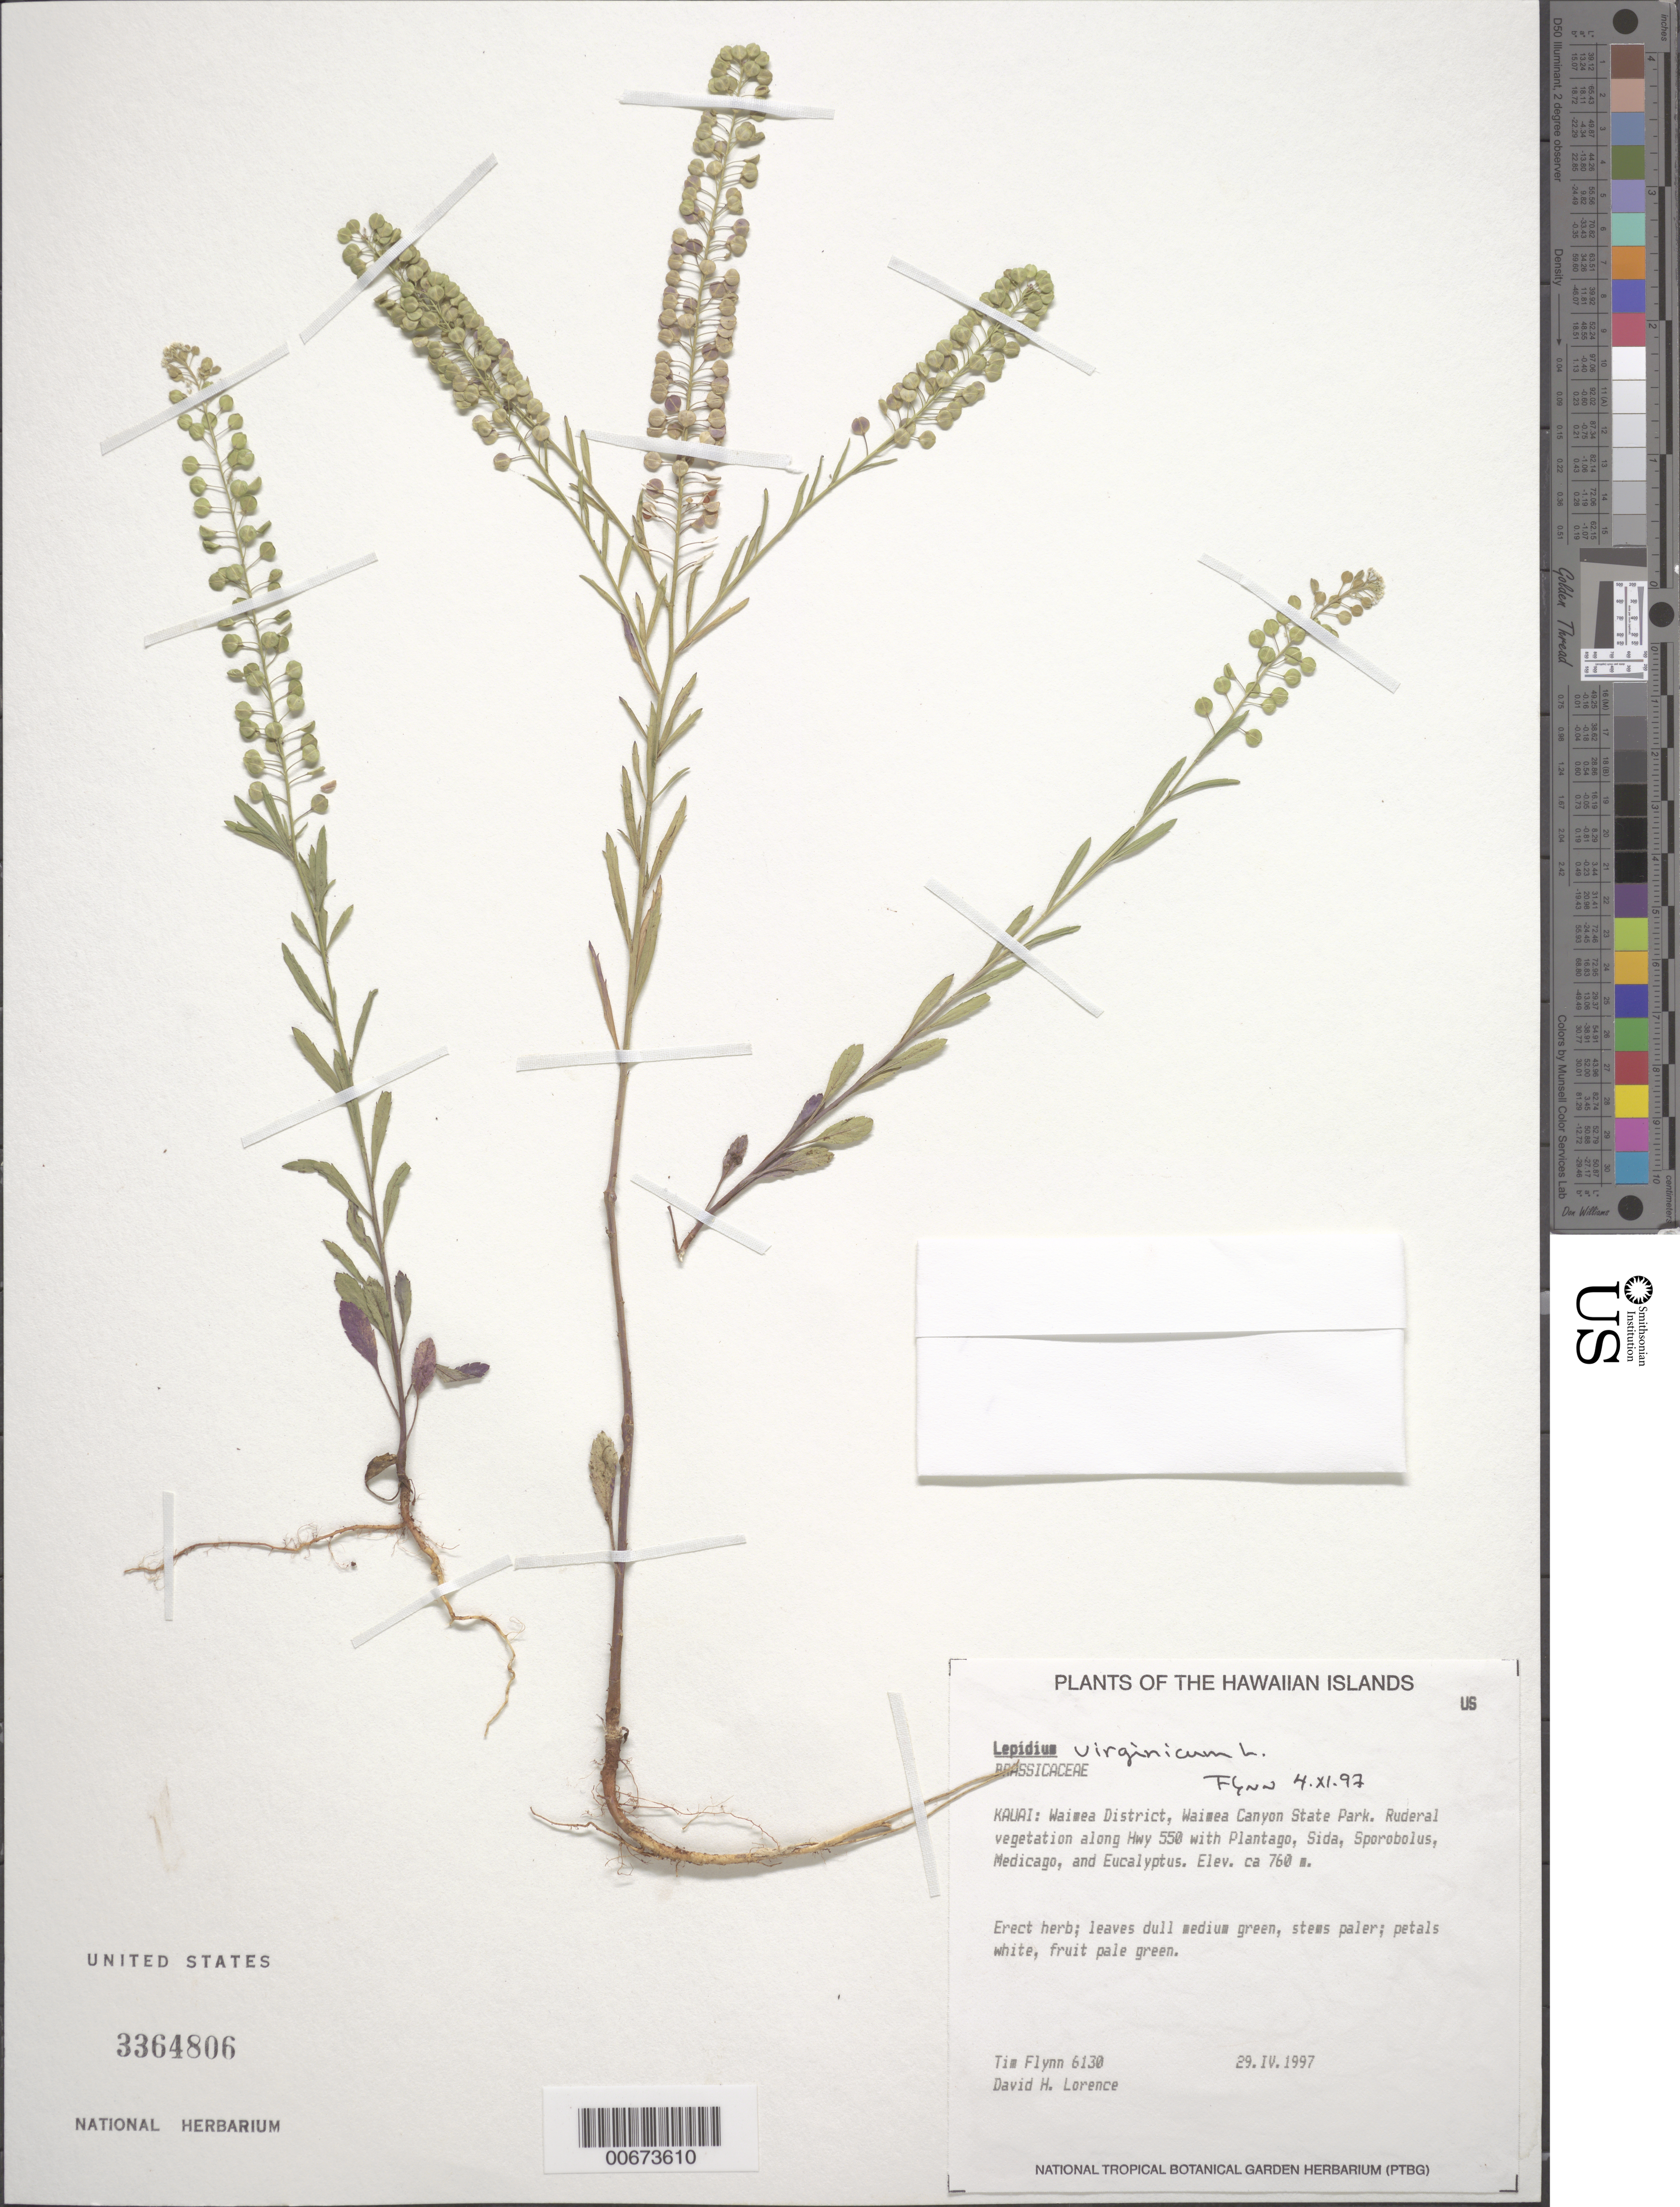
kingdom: Plantae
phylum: Tracheophyta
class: Magnoliopsida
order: Brassicales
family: Brassicaceae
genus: Lepidium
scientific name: Lepidium virginicum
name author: L.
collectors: T. W. Flynn & D. Lorence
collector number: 6130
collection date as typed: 29 Apr 1997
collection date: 1997-04-29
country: United States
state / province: Hawaii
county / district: Kauai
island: Kaua'i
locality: Waimea District, Waimea Canyon State Park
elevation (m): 760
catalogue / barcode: US 3364806